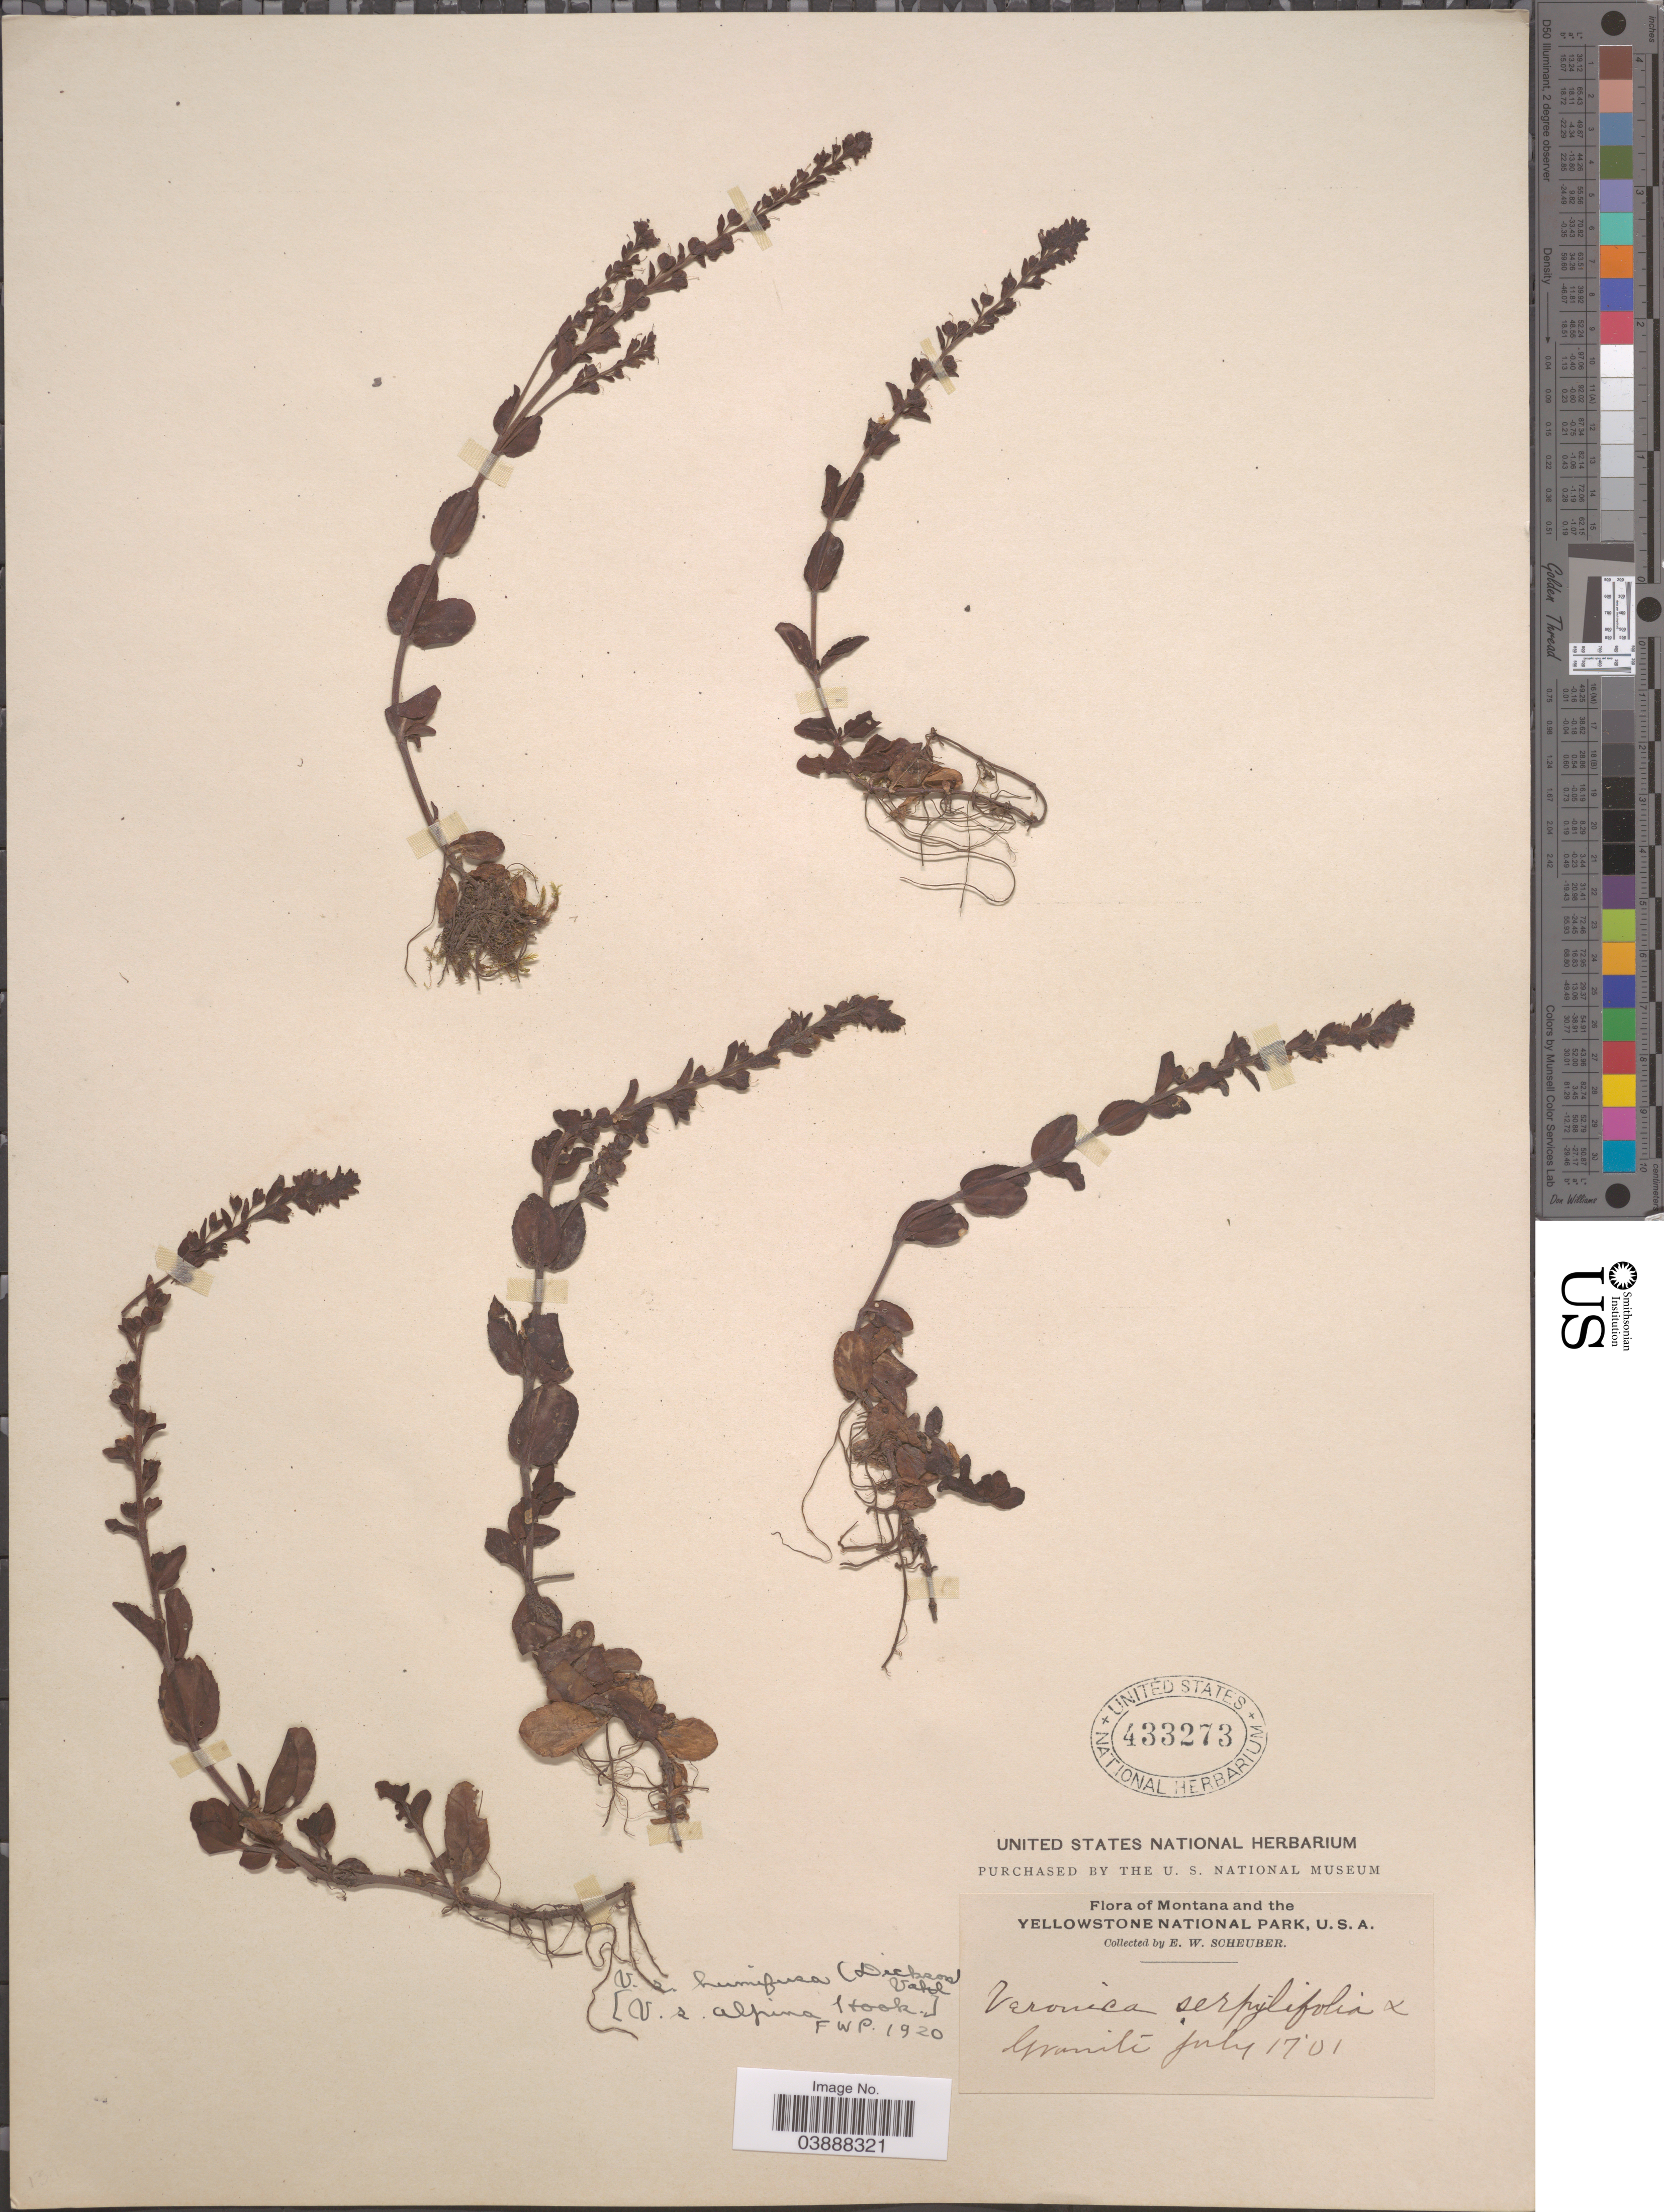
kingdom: Plantae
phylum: Tracheophyta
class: Magnoliopsida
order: Lamiales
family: Plantaginaceae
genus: Veronica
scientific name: Veronica serpyllifolia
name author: L.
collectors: E. Scheuber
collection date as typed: Transcribed d/m/y: 17/7/1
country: United States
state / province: Montana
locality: The Yellowstone Park. Granite.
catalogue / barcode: US 433273